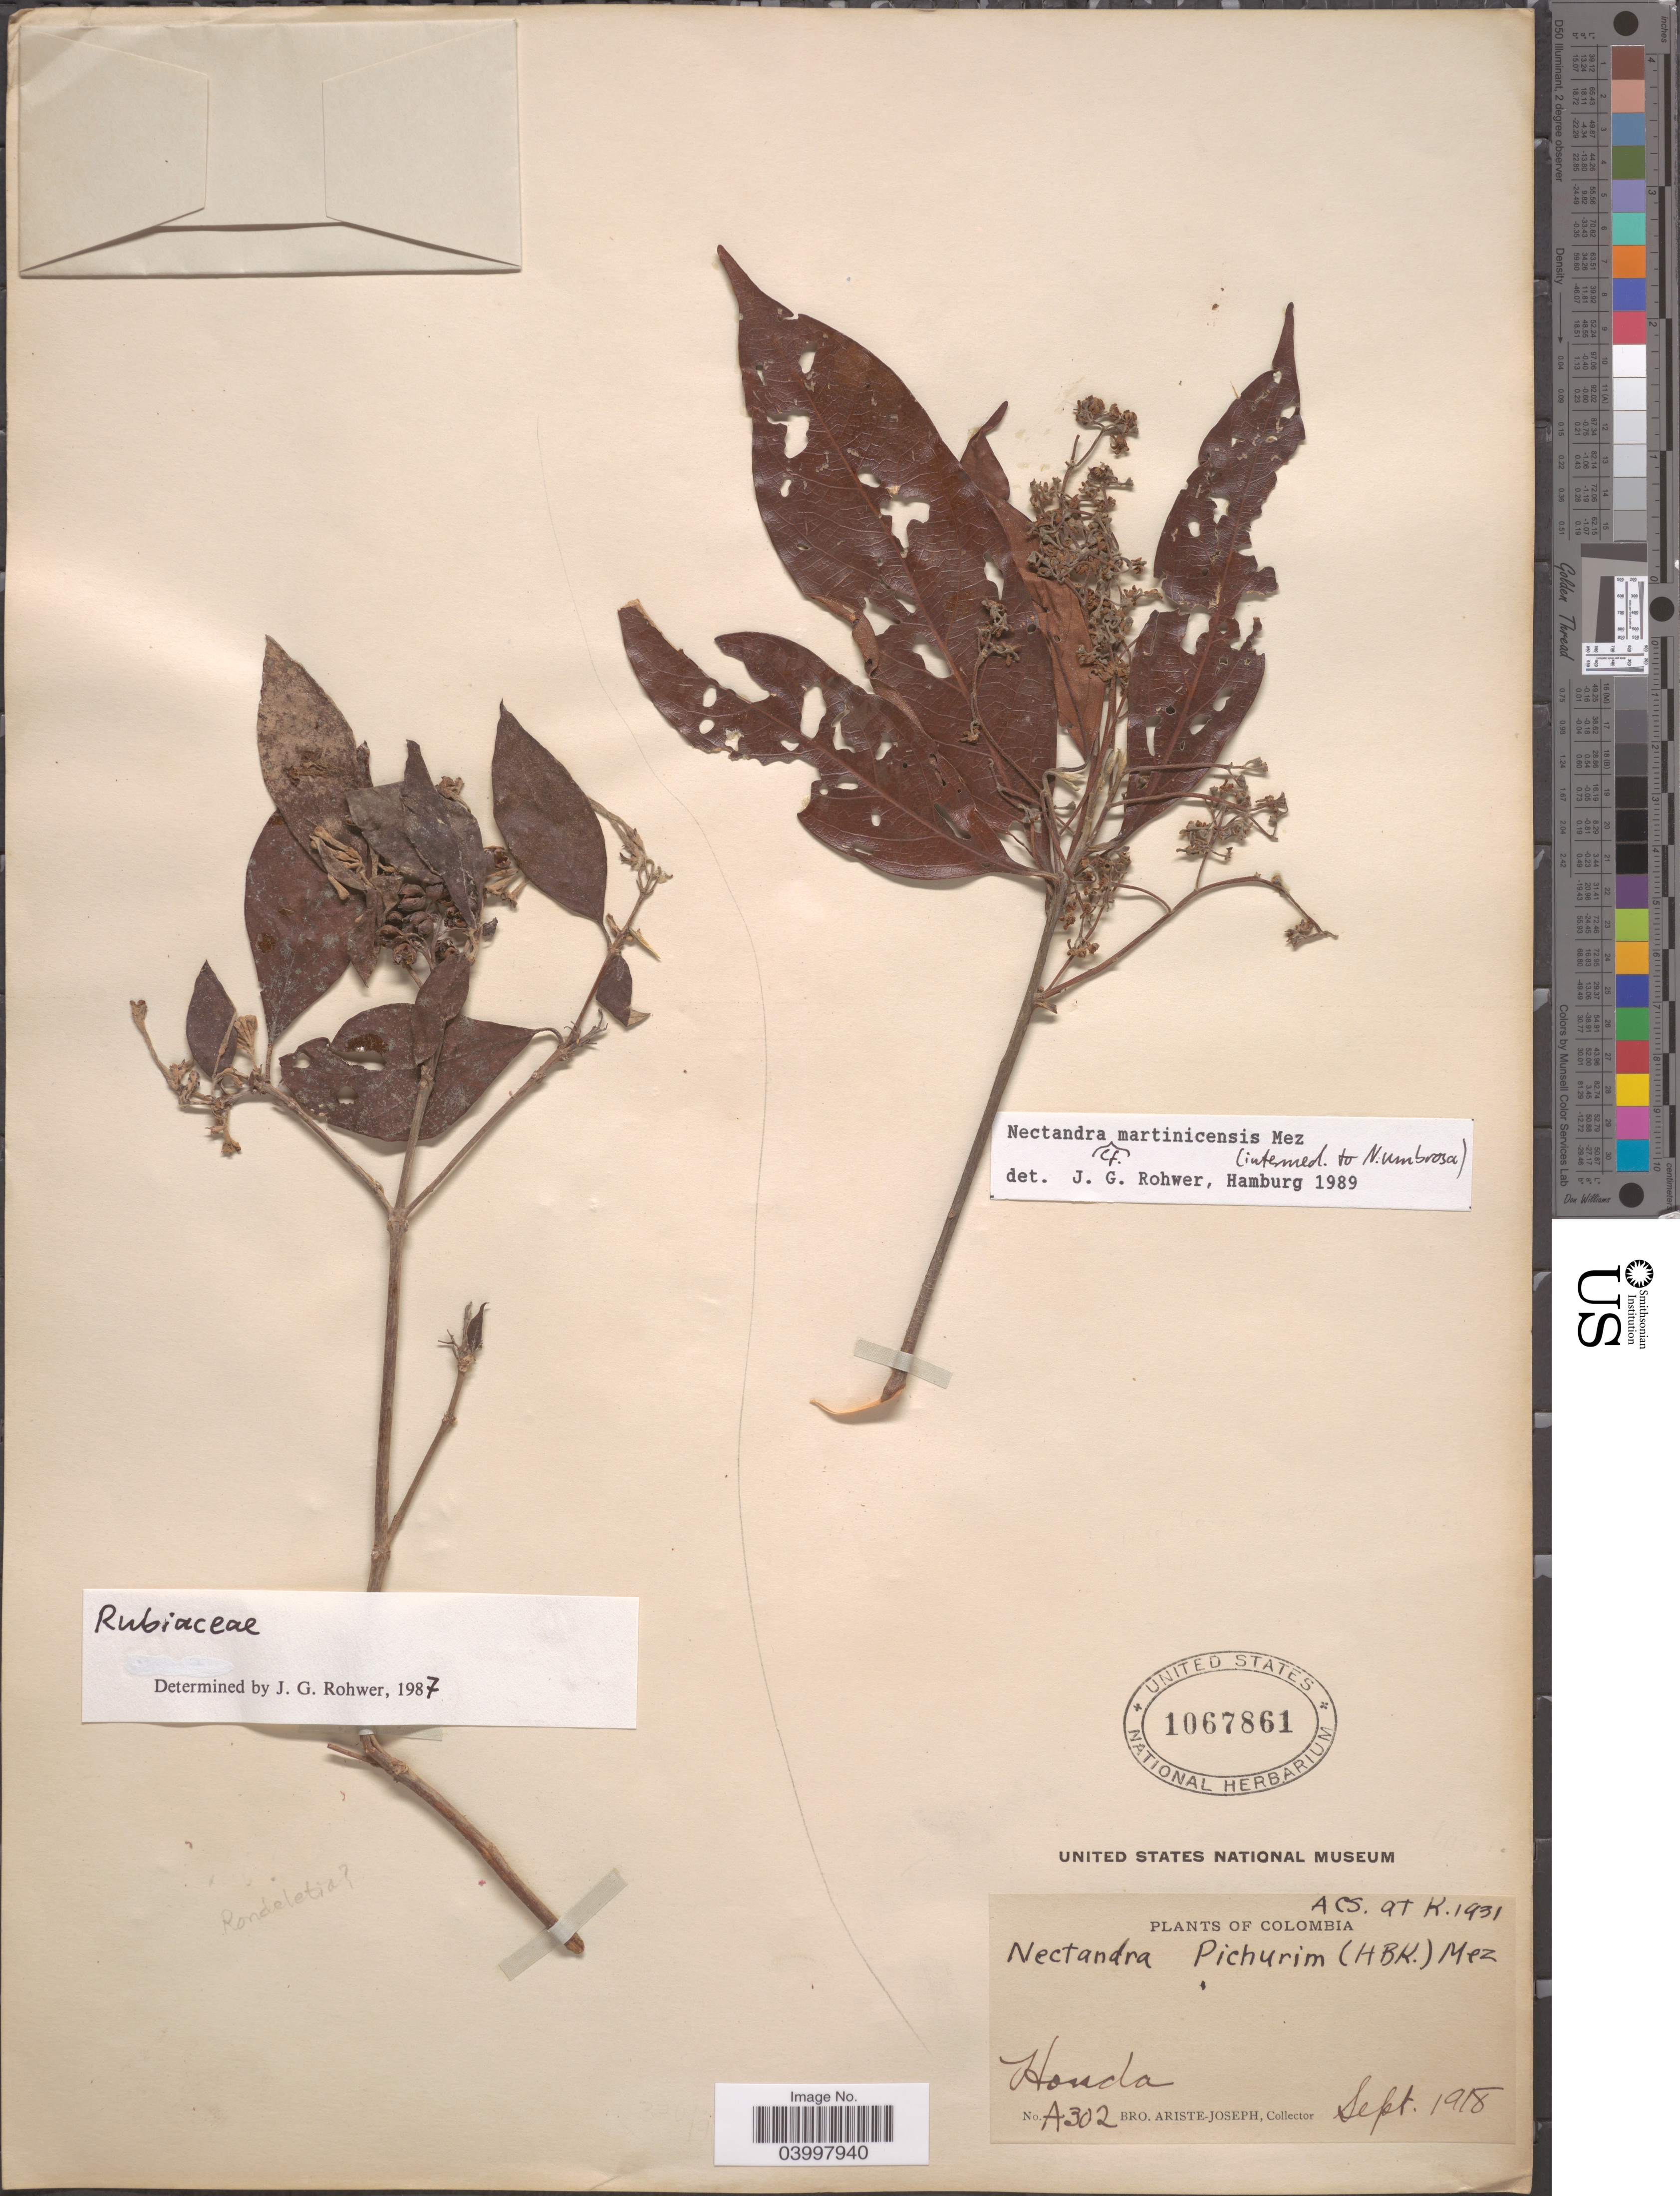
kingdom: Plantae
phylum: Tracheophyta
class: Magnoliopsida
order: Laurales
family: Lauraceae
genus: Nectandra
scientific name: Nectandra martinicensis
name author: Mez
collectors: Bro. Ariste-Joseph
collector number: A302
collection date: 1918-09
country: Colombia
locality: Honda.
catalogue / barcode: US 1067861